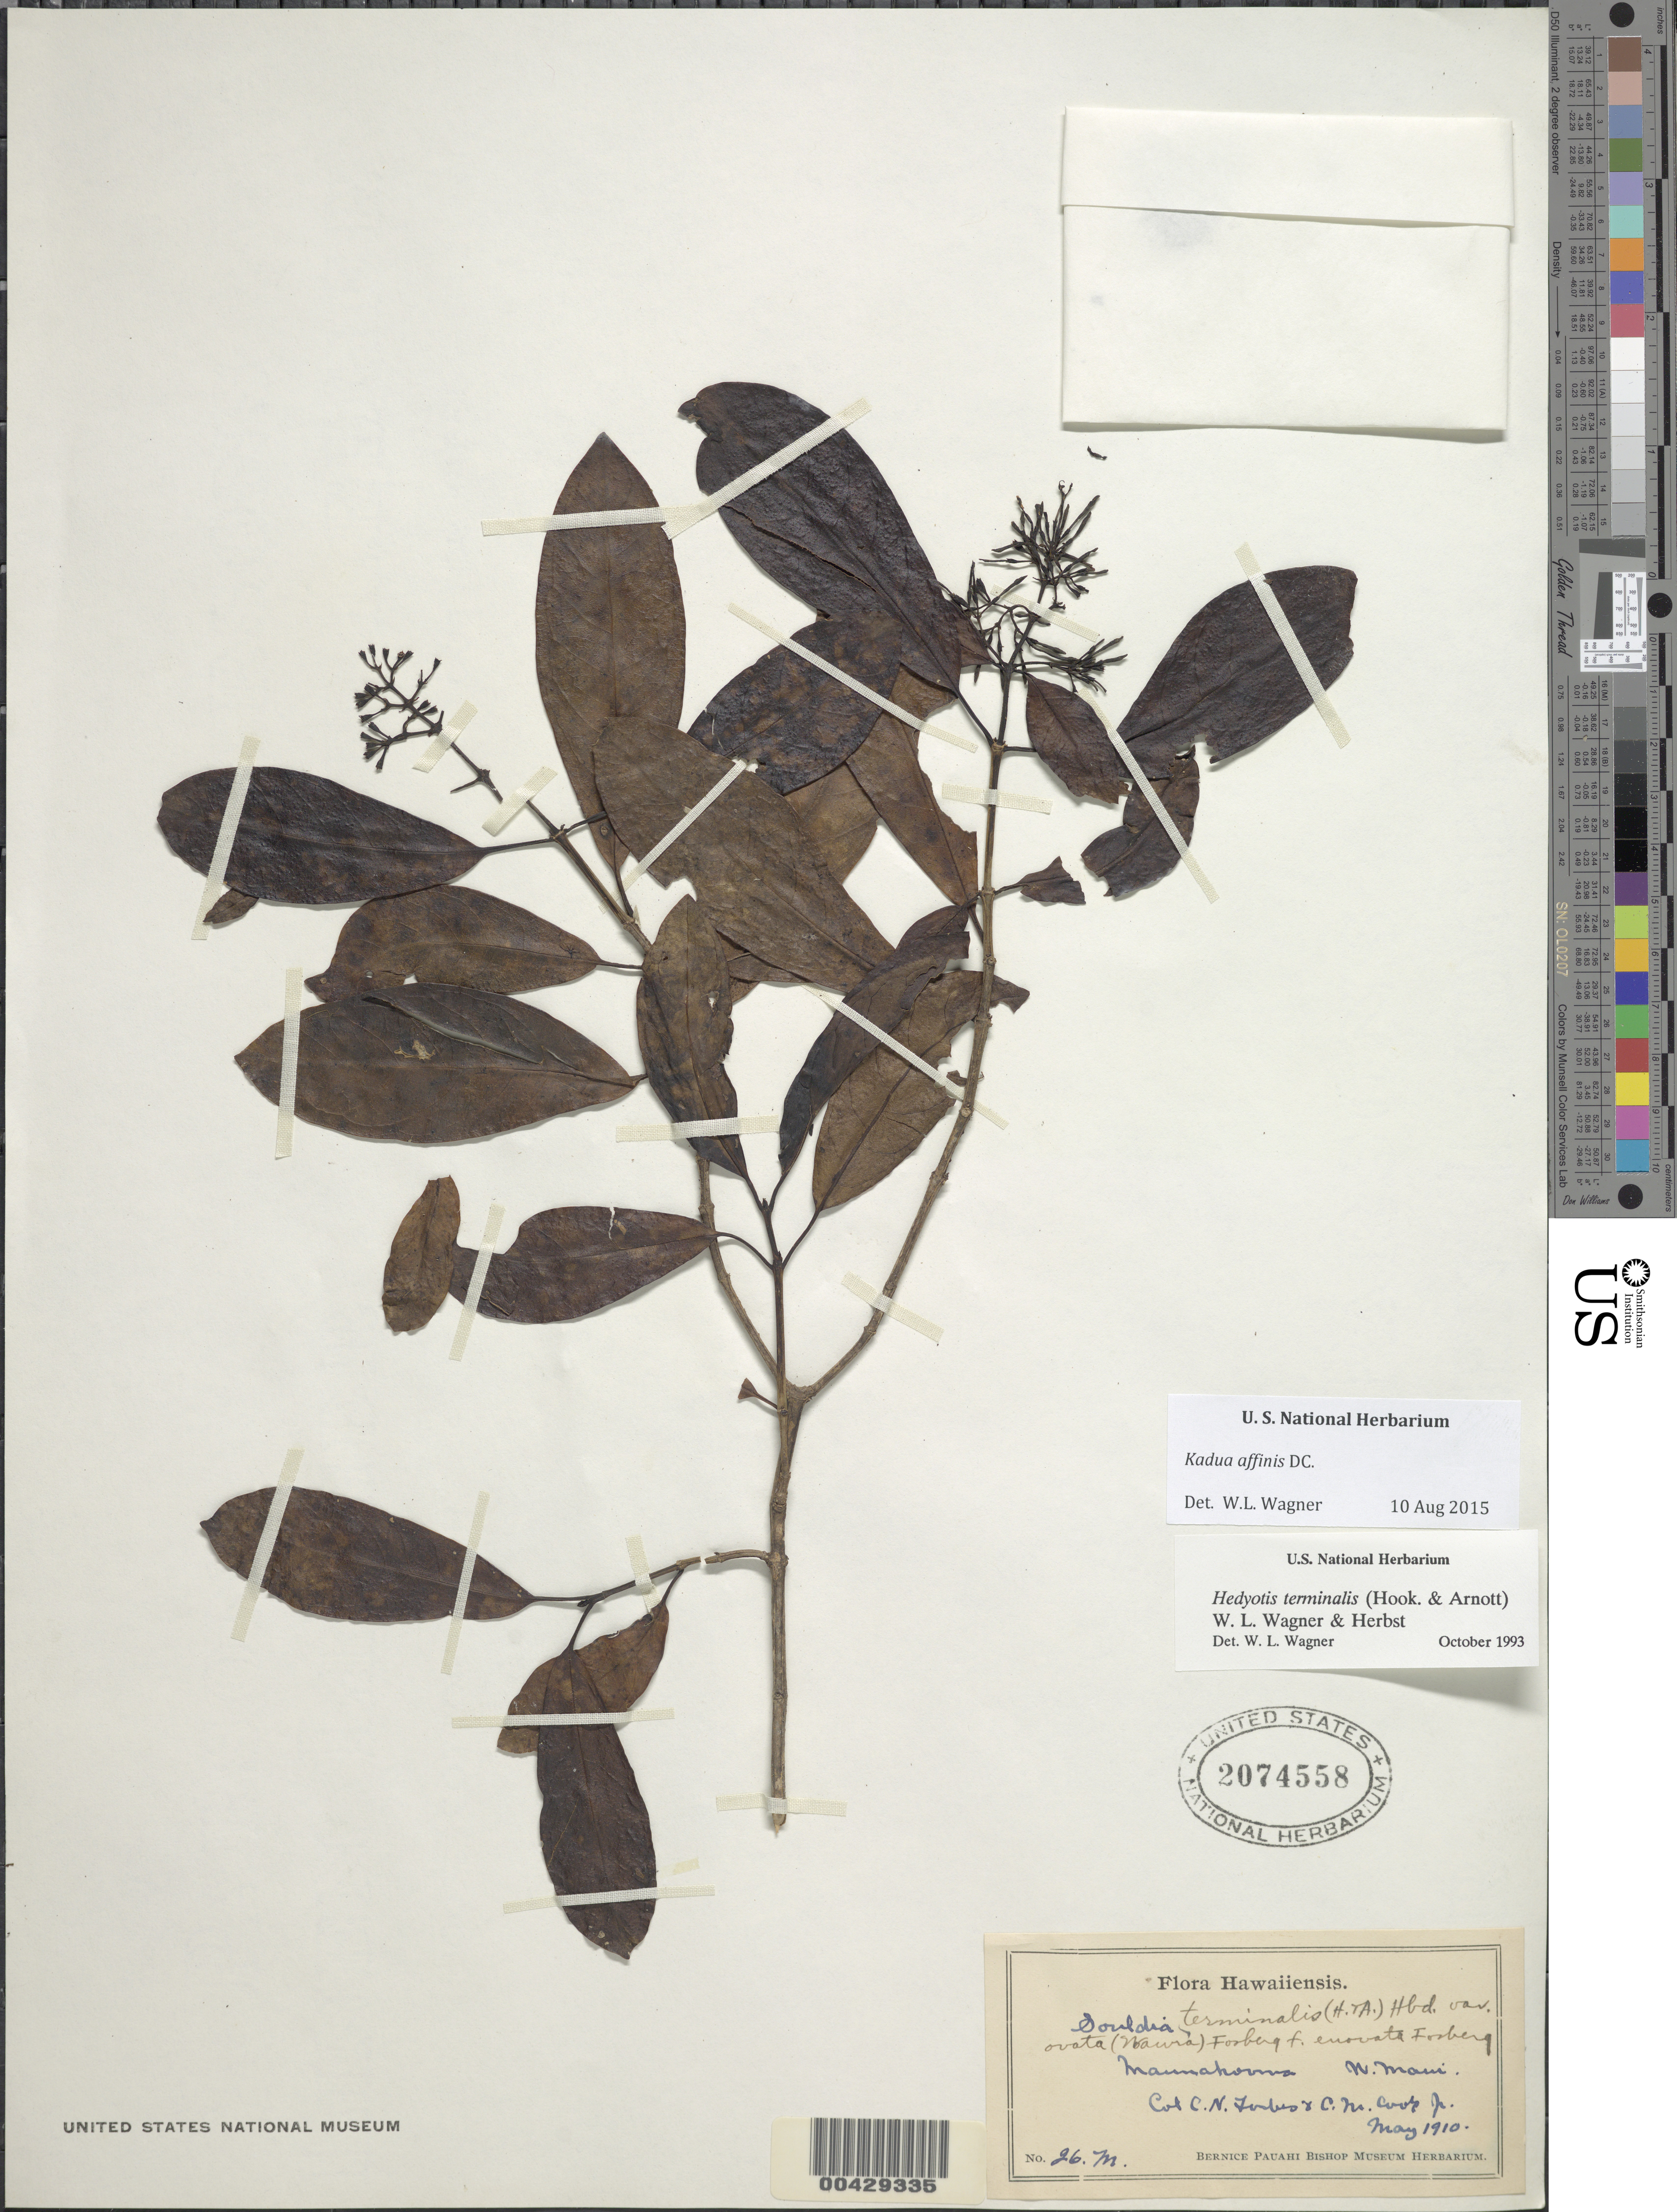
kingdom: Plantae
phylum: Tracheophyta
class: Magnoliopsida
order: Gentianales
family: Rubiaceae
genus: Kadua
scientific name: Kadua affinis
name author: DC.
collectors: C. N. Forbes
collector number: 26.M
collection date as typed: May 1910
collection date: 1910-05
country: United States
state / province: Hawaii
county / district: Maui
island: Maui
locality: Maunakooma, West Maui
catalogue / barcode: US 2074558